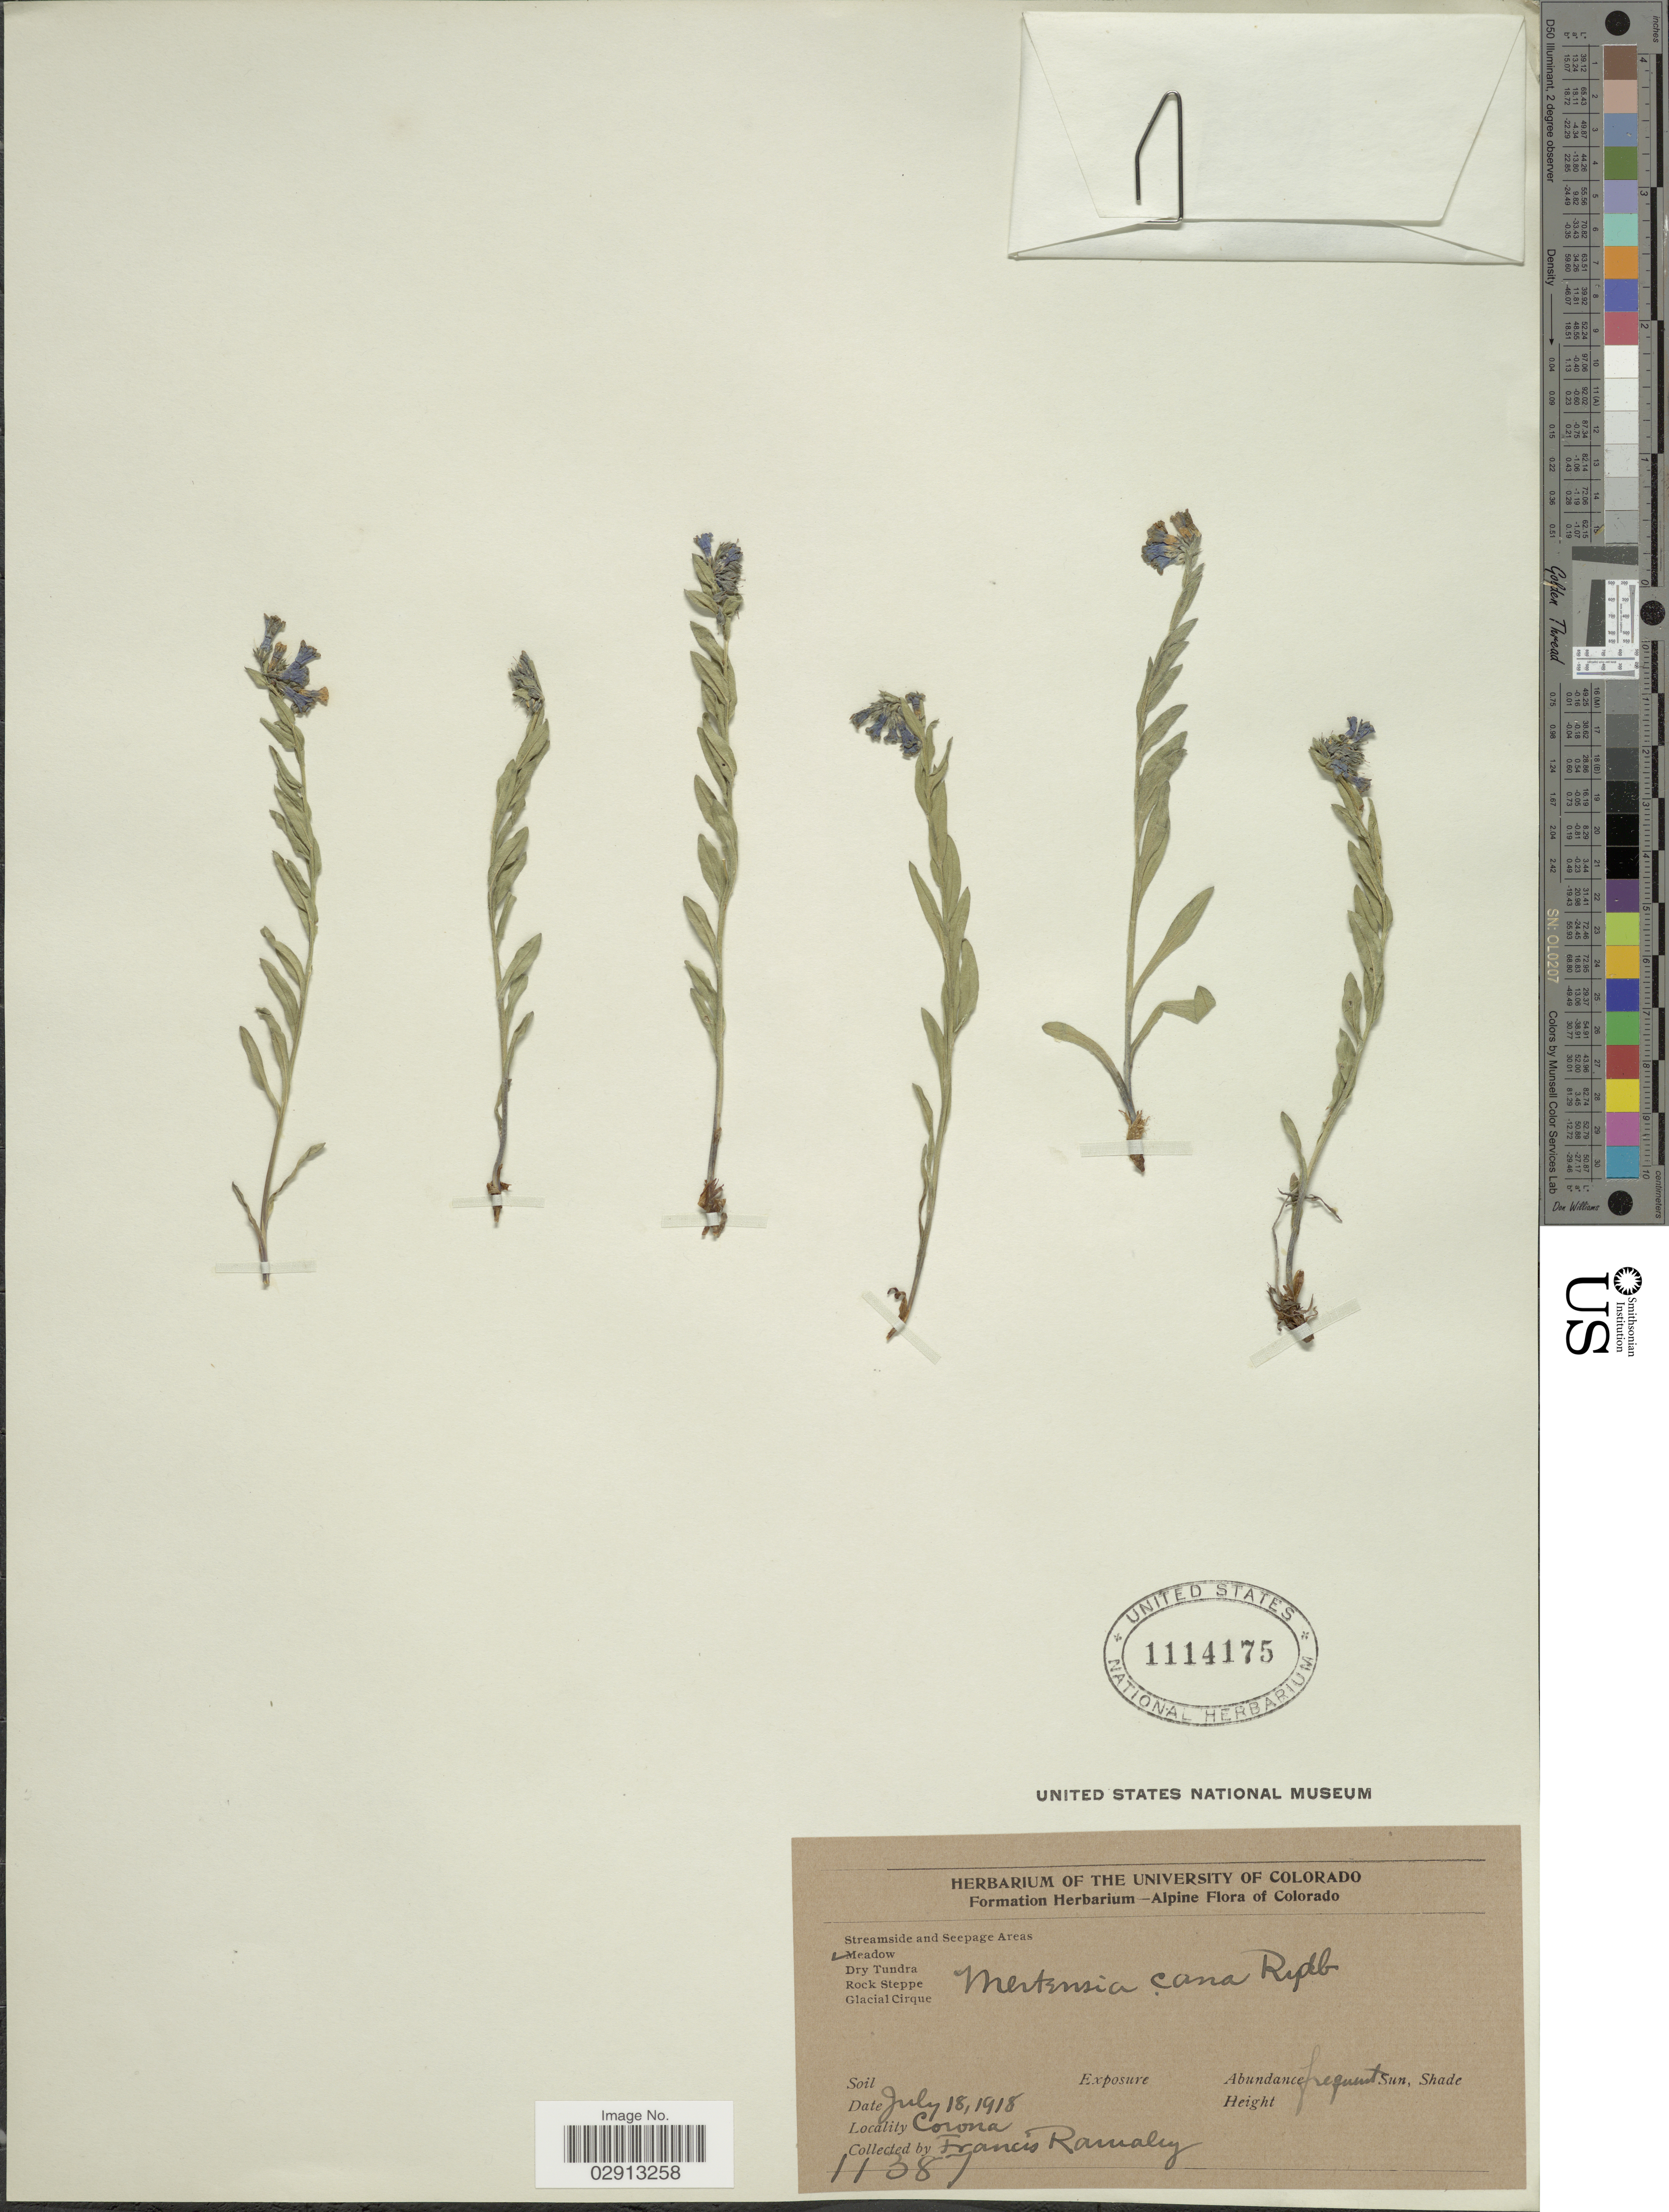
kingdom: Plantae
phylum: Tracheophyta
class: Magnoliopsida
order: Boraginales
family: Boraginaceae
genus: Mertensia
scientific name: Mertensia viridis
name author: (A. Nelson) A. Nelson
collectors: F. Ramaley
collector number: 11387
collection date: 1918-07-18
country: United States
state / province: Colorado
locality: Corona.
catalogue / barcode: US 1114175